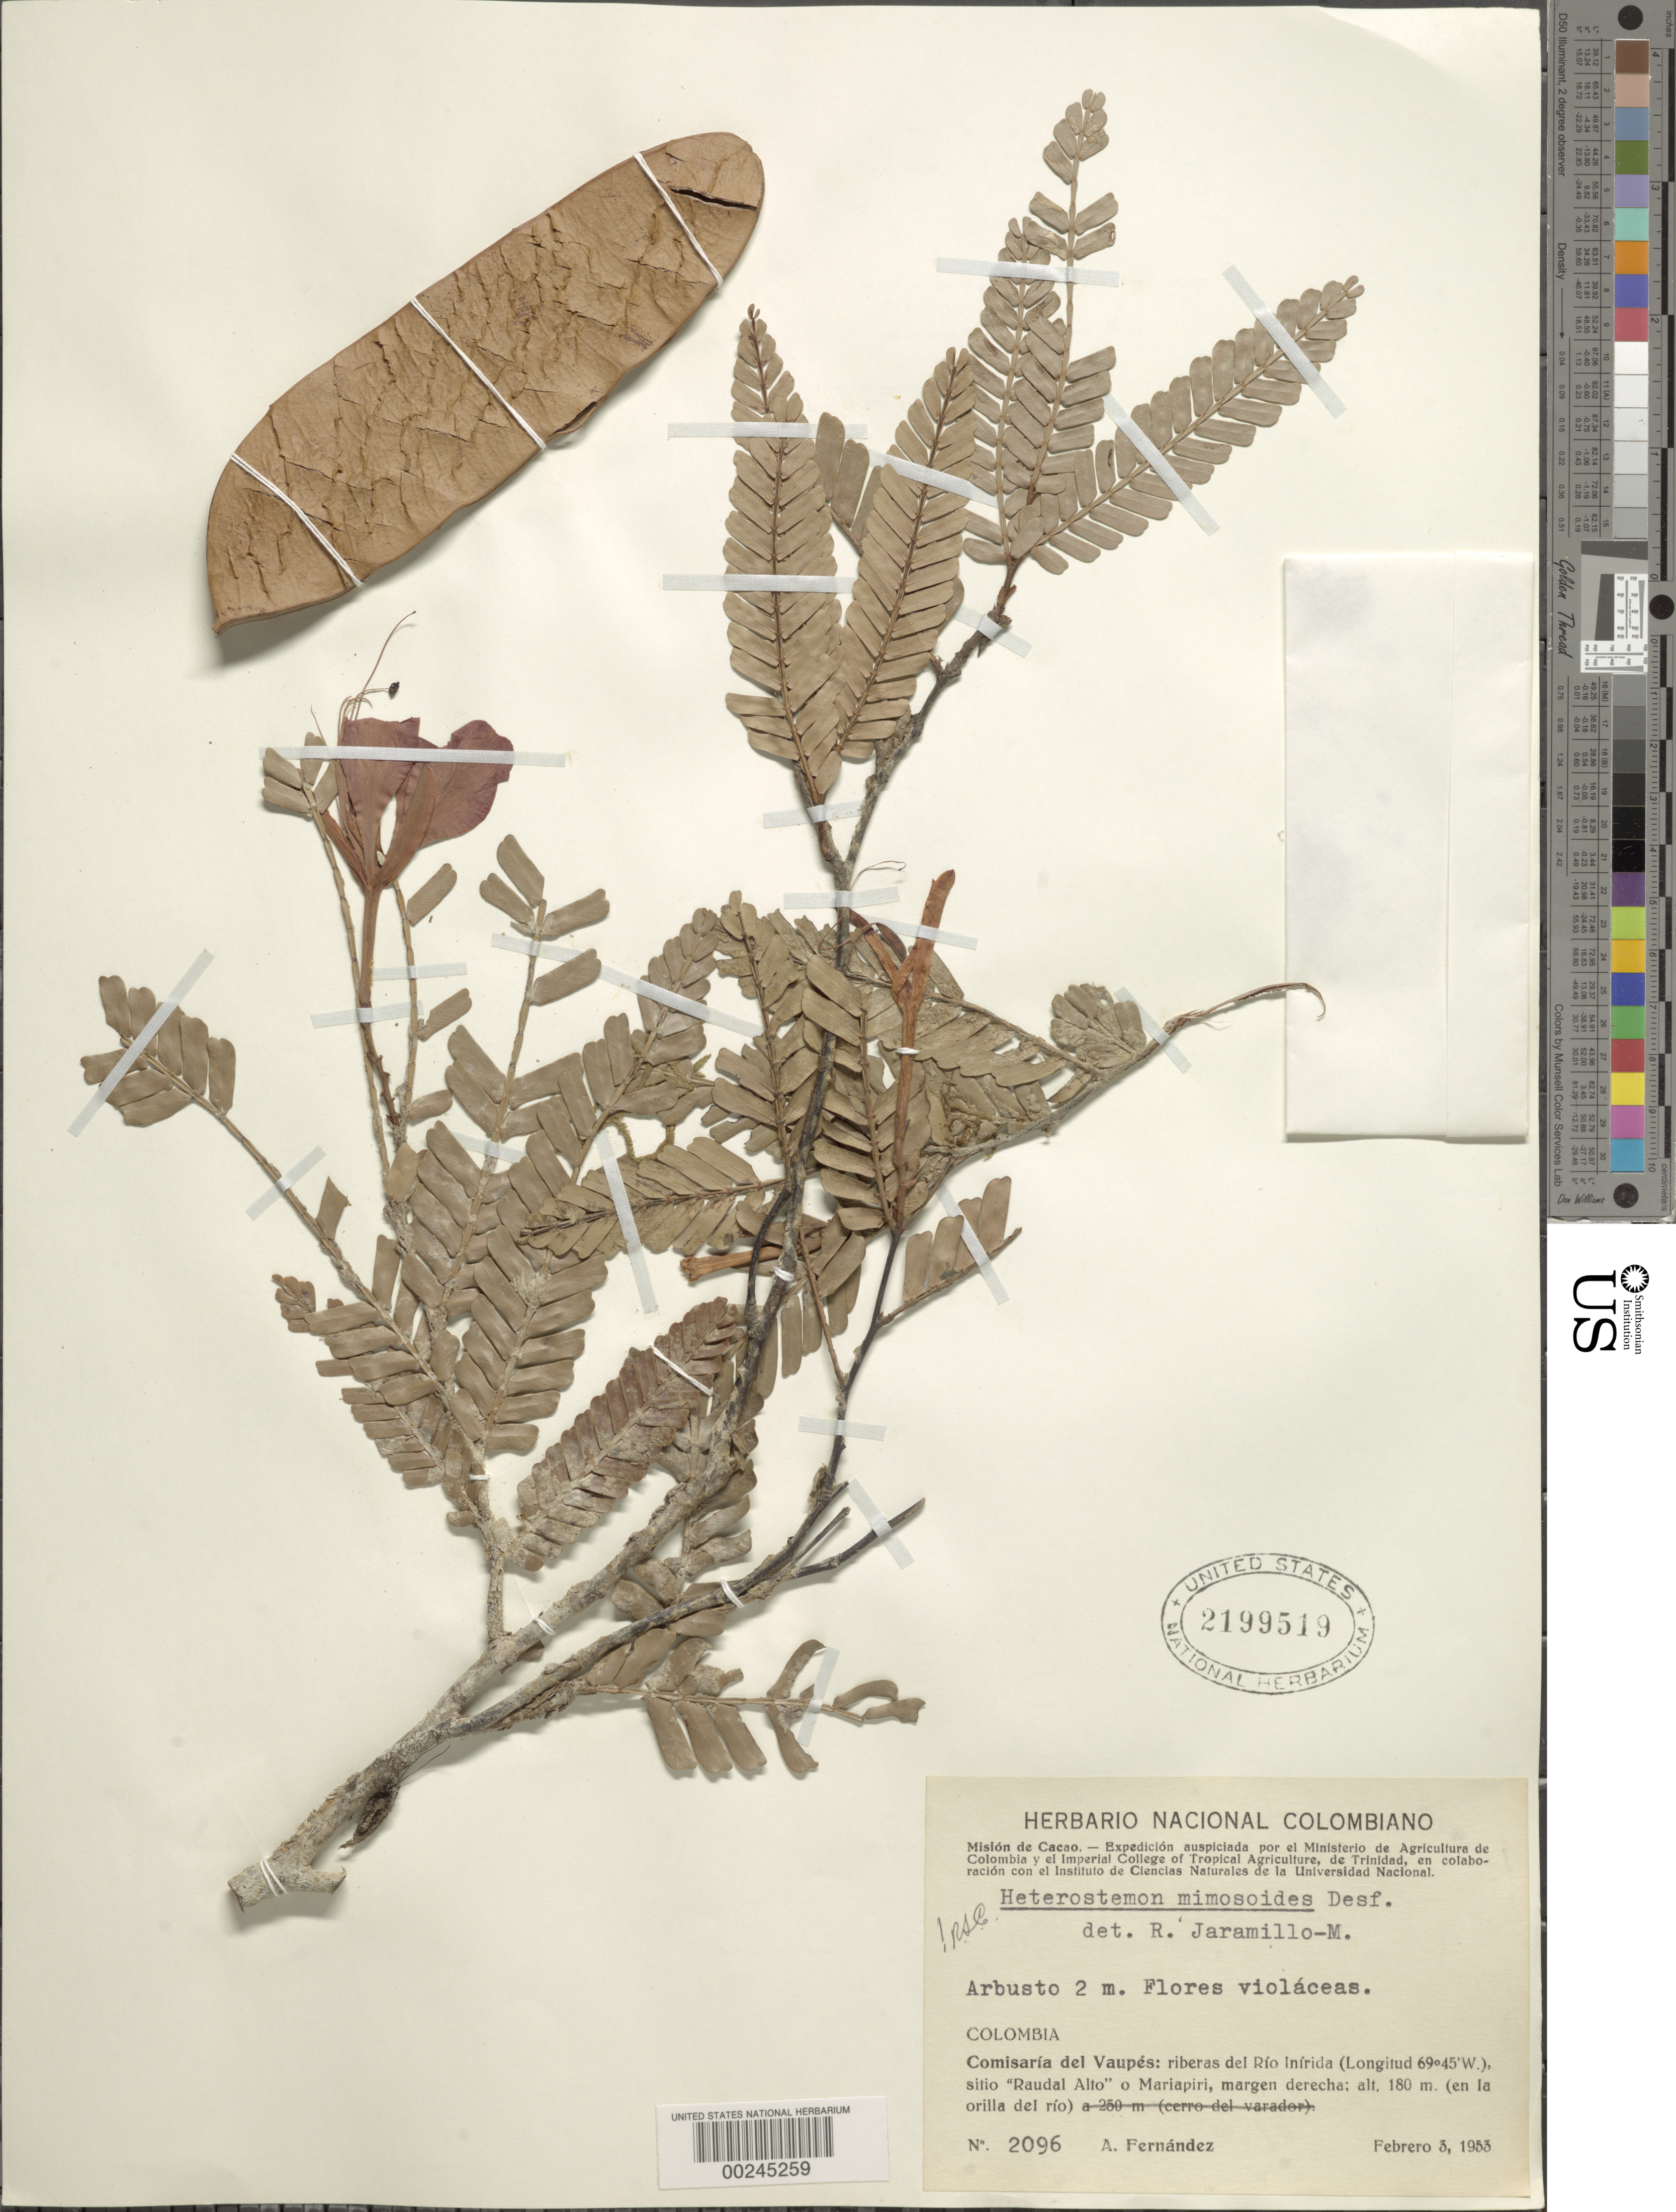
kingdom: Plantae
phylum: Tracheophyta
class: Magnoliopsida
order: Fabales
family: Fabaceae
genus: Heterostemon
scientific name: Heterostemon mimosoides var. mimosoides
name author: Desf.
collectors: Á. Fernández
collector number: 2096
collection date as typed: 03 Feb 1953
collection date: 1953-02-03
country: Colombia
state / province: Vaupés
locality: Banks of Rio Inirida, place of "raudal Alto" or Mariapiri, right side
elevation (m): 180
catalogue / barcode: US 2199519